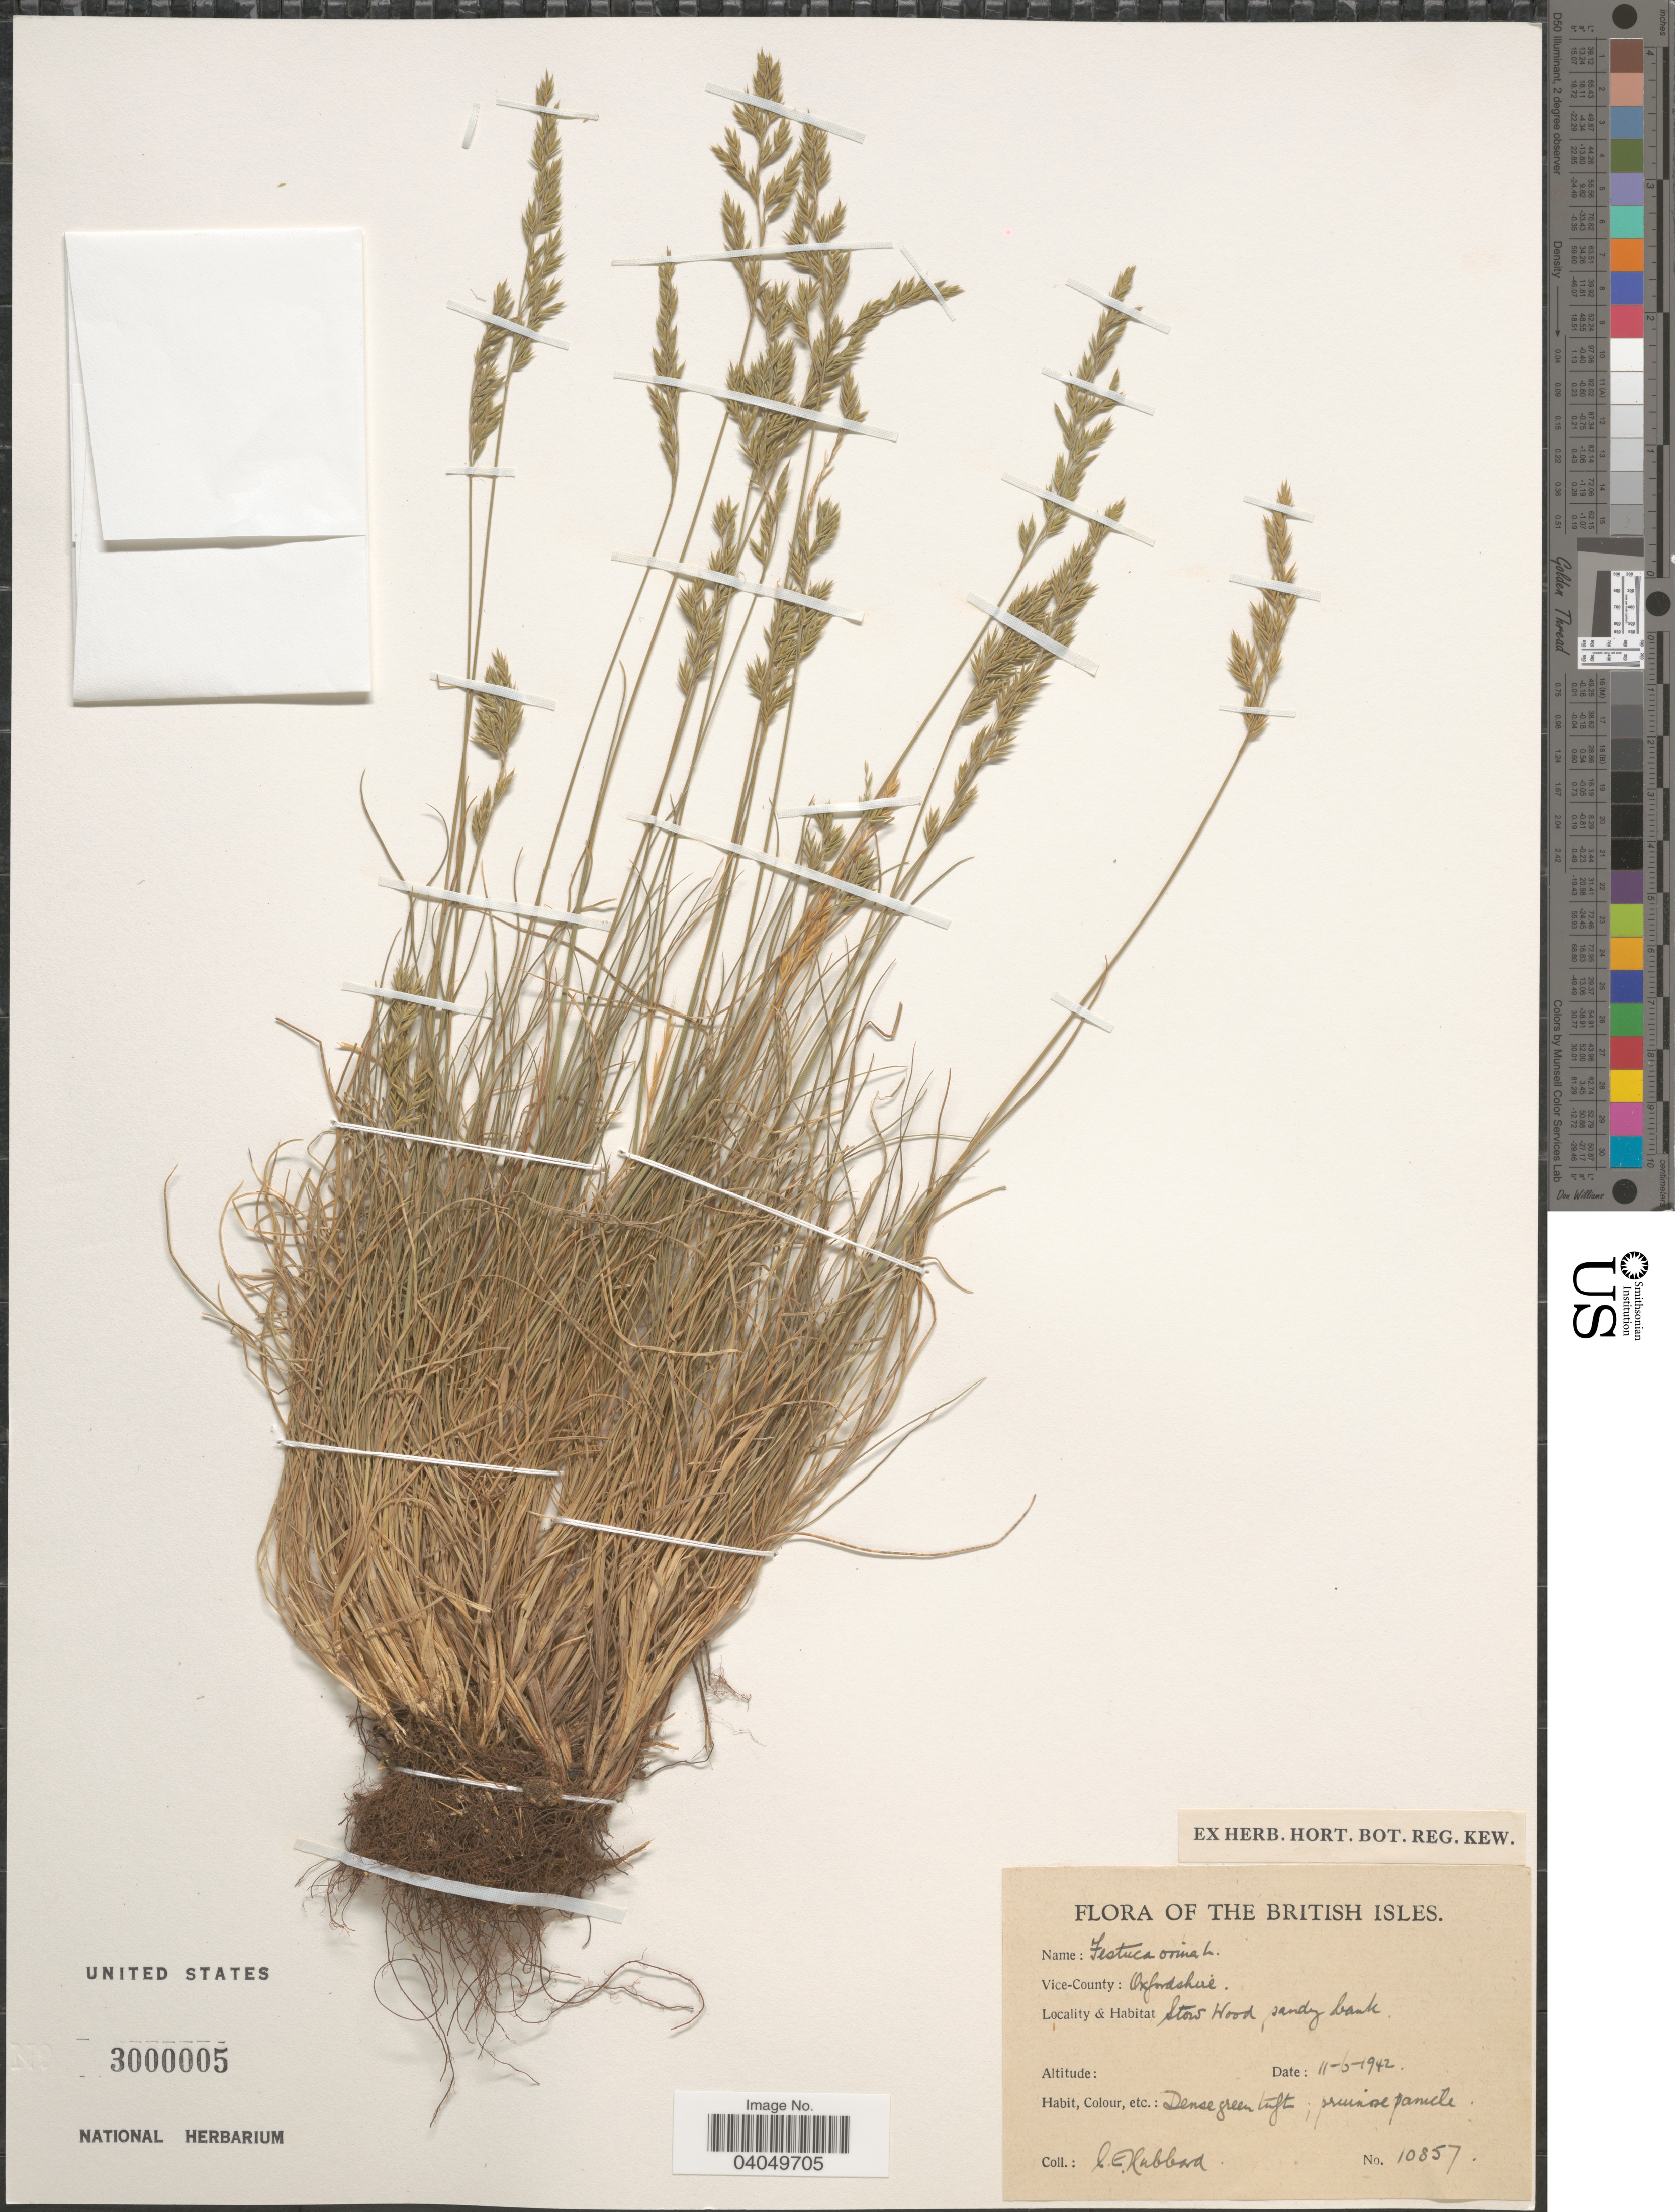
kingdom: Plantae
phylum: Tracheophyta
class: Liliopsida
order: Poales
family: Poaceae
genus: Festuca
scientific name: Festuca ovina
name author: L.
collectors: C. E. Hubbard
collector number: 10857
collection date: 1942-06-11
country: United Kingdom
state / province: England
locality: The British Isles. Vice-County: Oxfordshire. Stow Wood, sandy bank.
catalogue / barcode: US 3000005